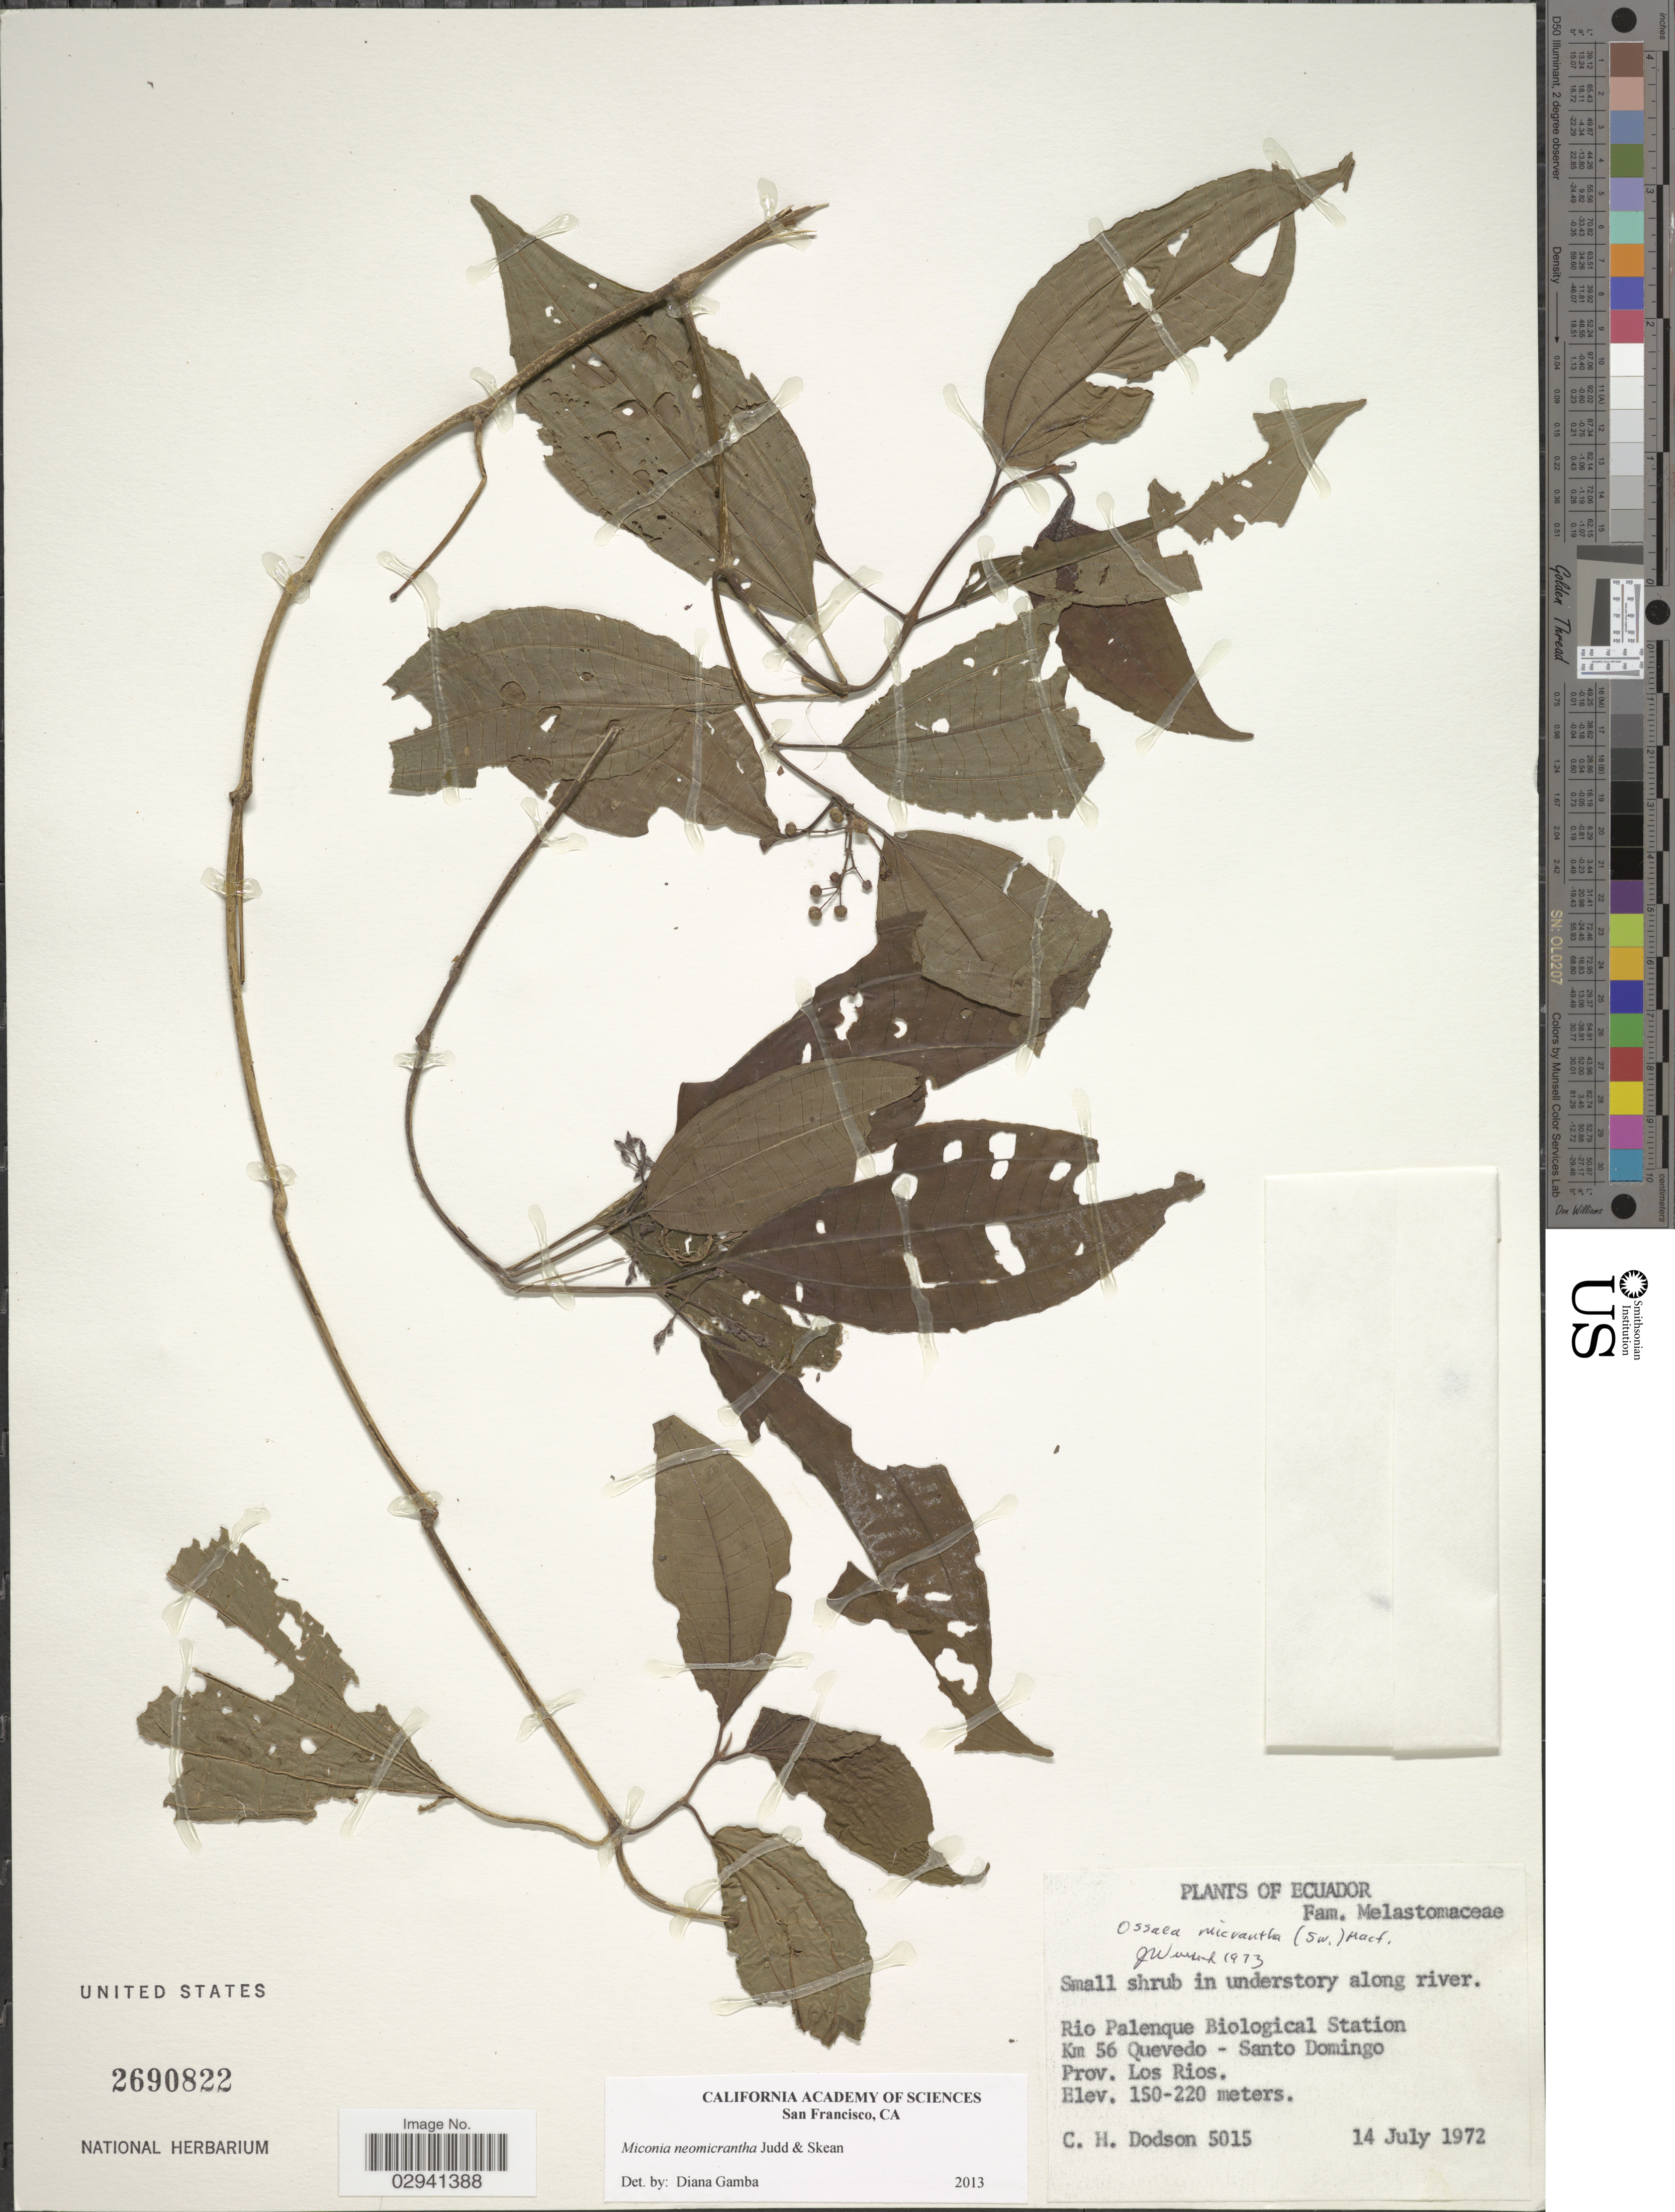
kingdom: Plantae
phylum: Tracheophyta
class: Magnoliopsida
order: Myrtales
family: Melastomataceae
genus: Miconia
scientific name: Miconia neomicrantha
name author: Judd & Skean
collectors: C. H. Dodson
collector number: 5015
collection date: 1972-07-14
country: Ecuador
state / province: Los Ríos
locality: Rio Palenque Biological Station, Km 56 Quevedo-Santo Domingo.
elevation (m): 150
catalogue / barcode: US 2690822